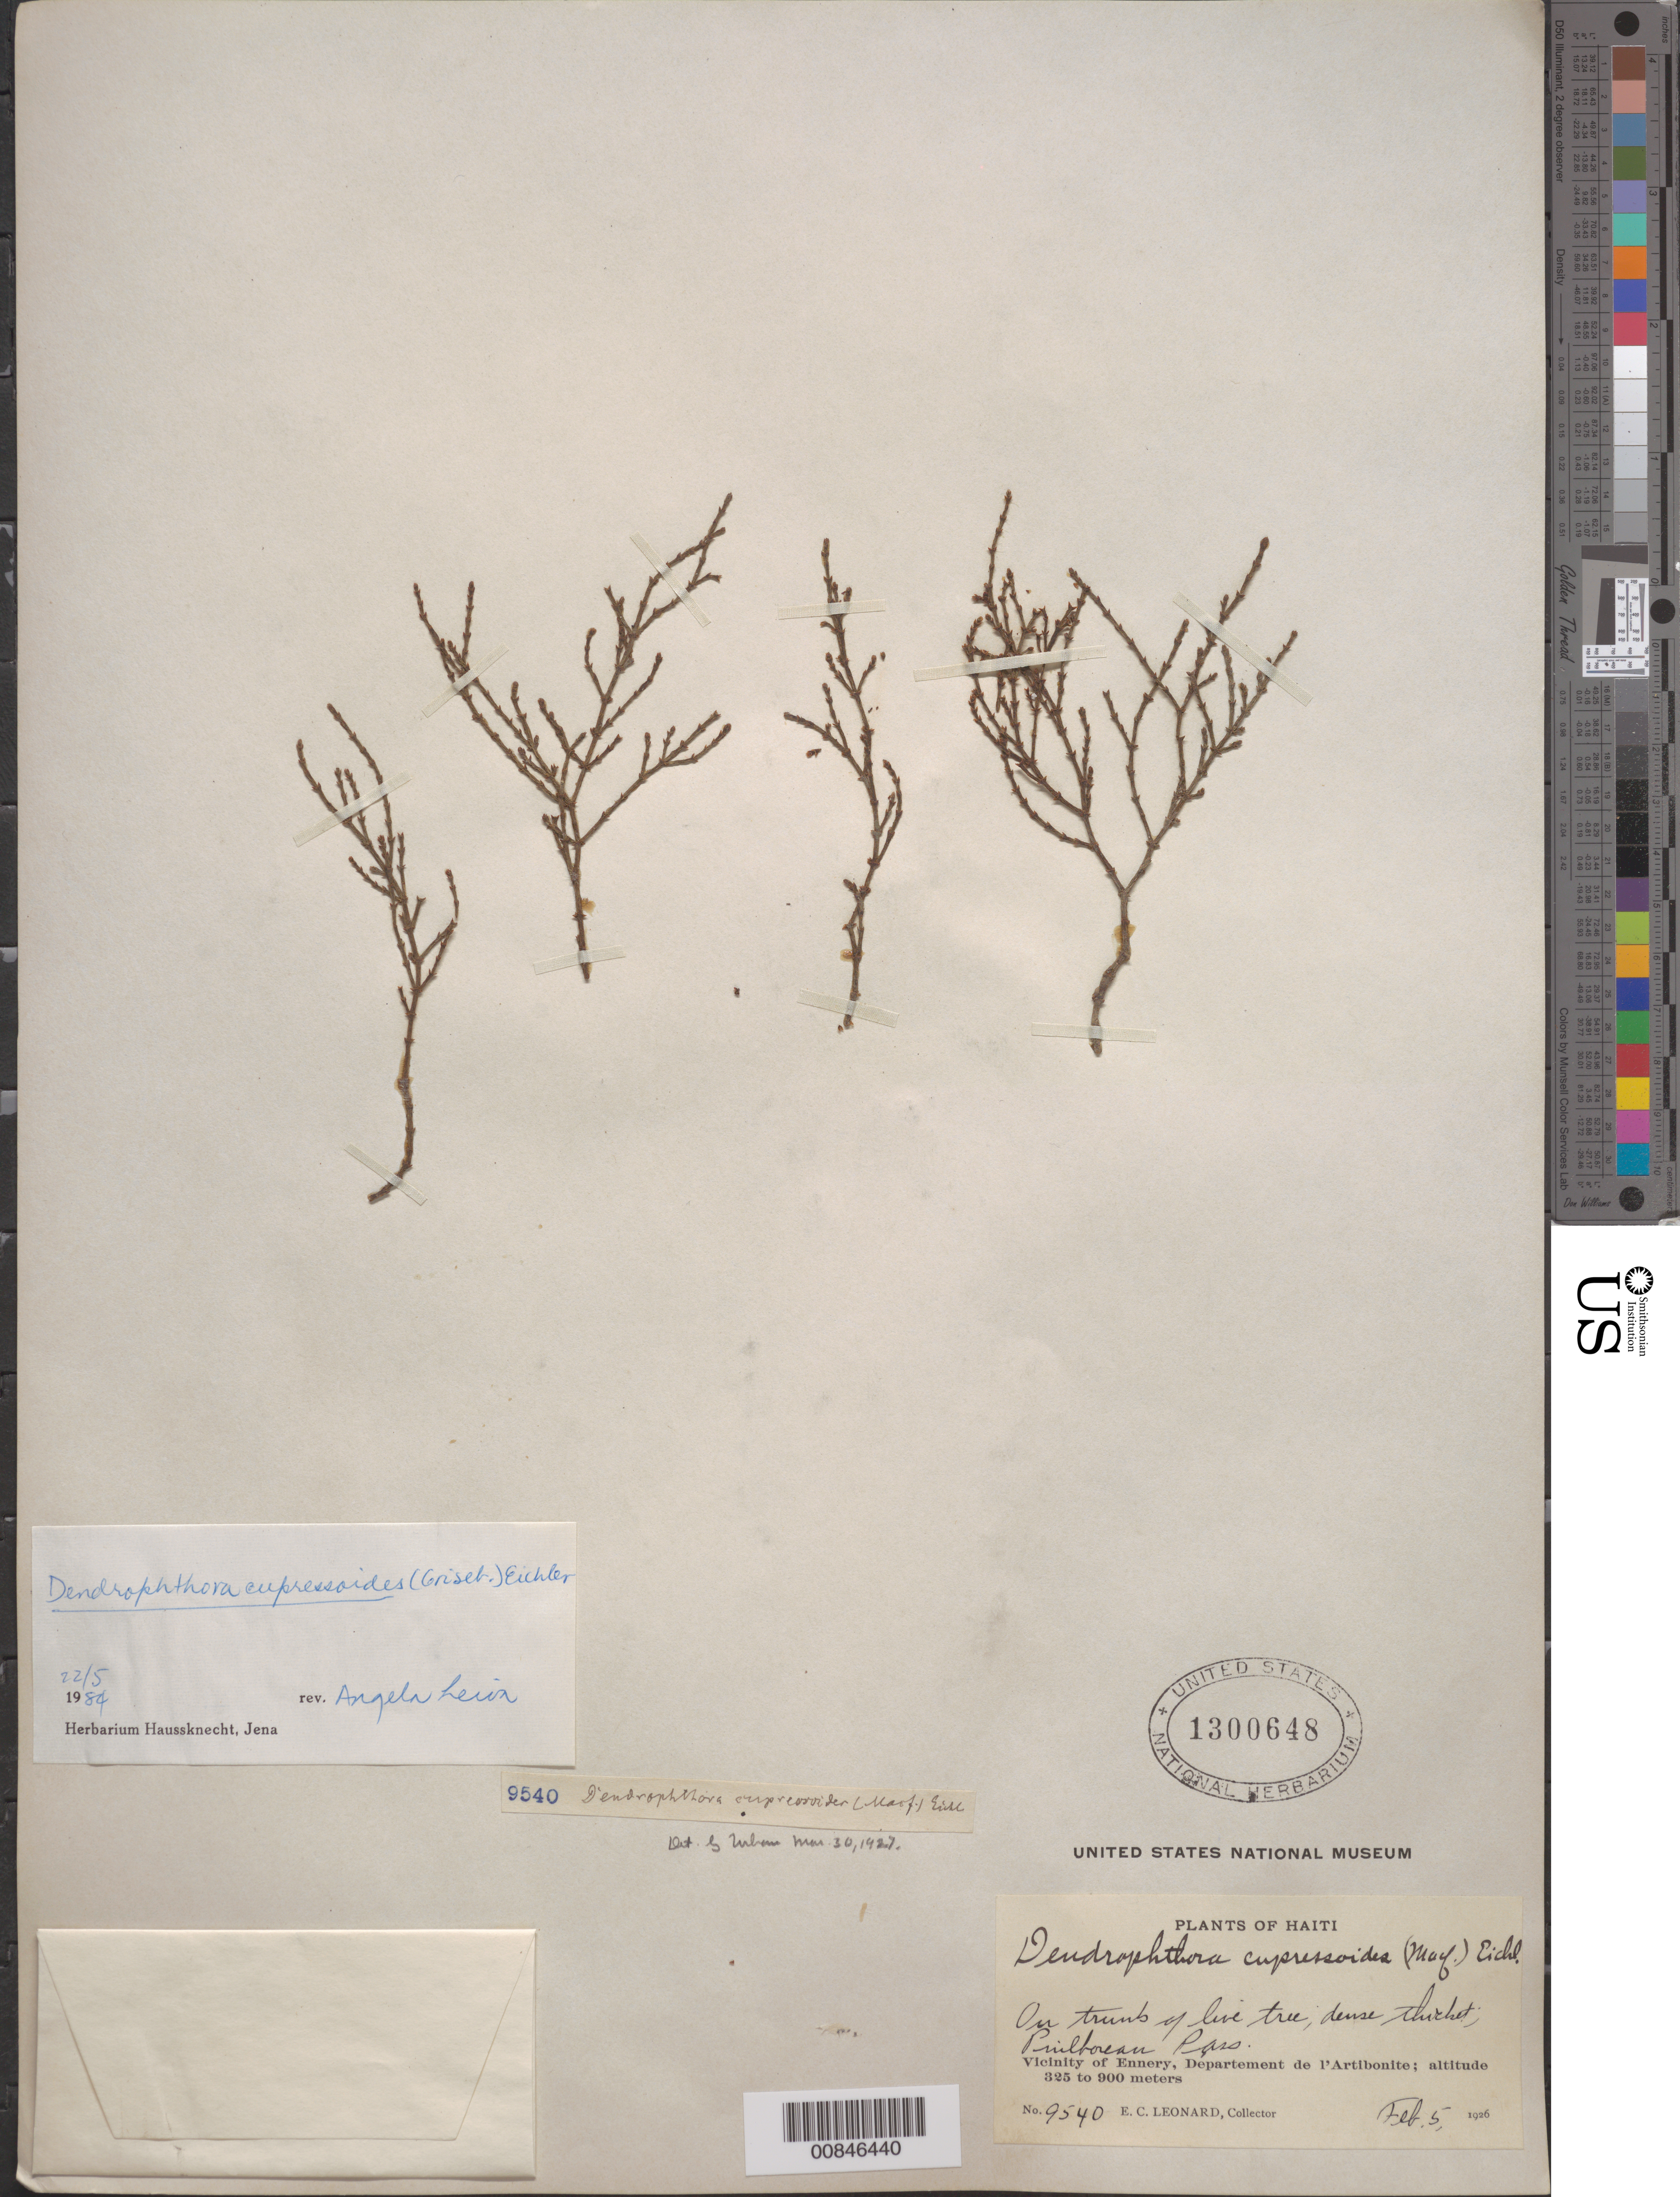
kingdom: Plantae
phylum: Tracheophyta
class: Magnoliopsida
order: Santalales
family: Viscaceae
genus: Dendrophthora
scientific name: Dendrophthora cupressoides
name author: (Macfad.) Eichler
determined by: Leiva, A.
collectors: E. C. Leonard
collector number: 9540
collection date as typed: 05 Feb 1926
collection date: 1926-02-05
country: Haiti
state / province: Artibonite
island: Hispaniola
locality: Vicinity of Ennery, Puilboreau Pass.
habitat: On trunk of live tree. Dense ticket.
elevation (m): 325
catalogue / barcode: US 1300648